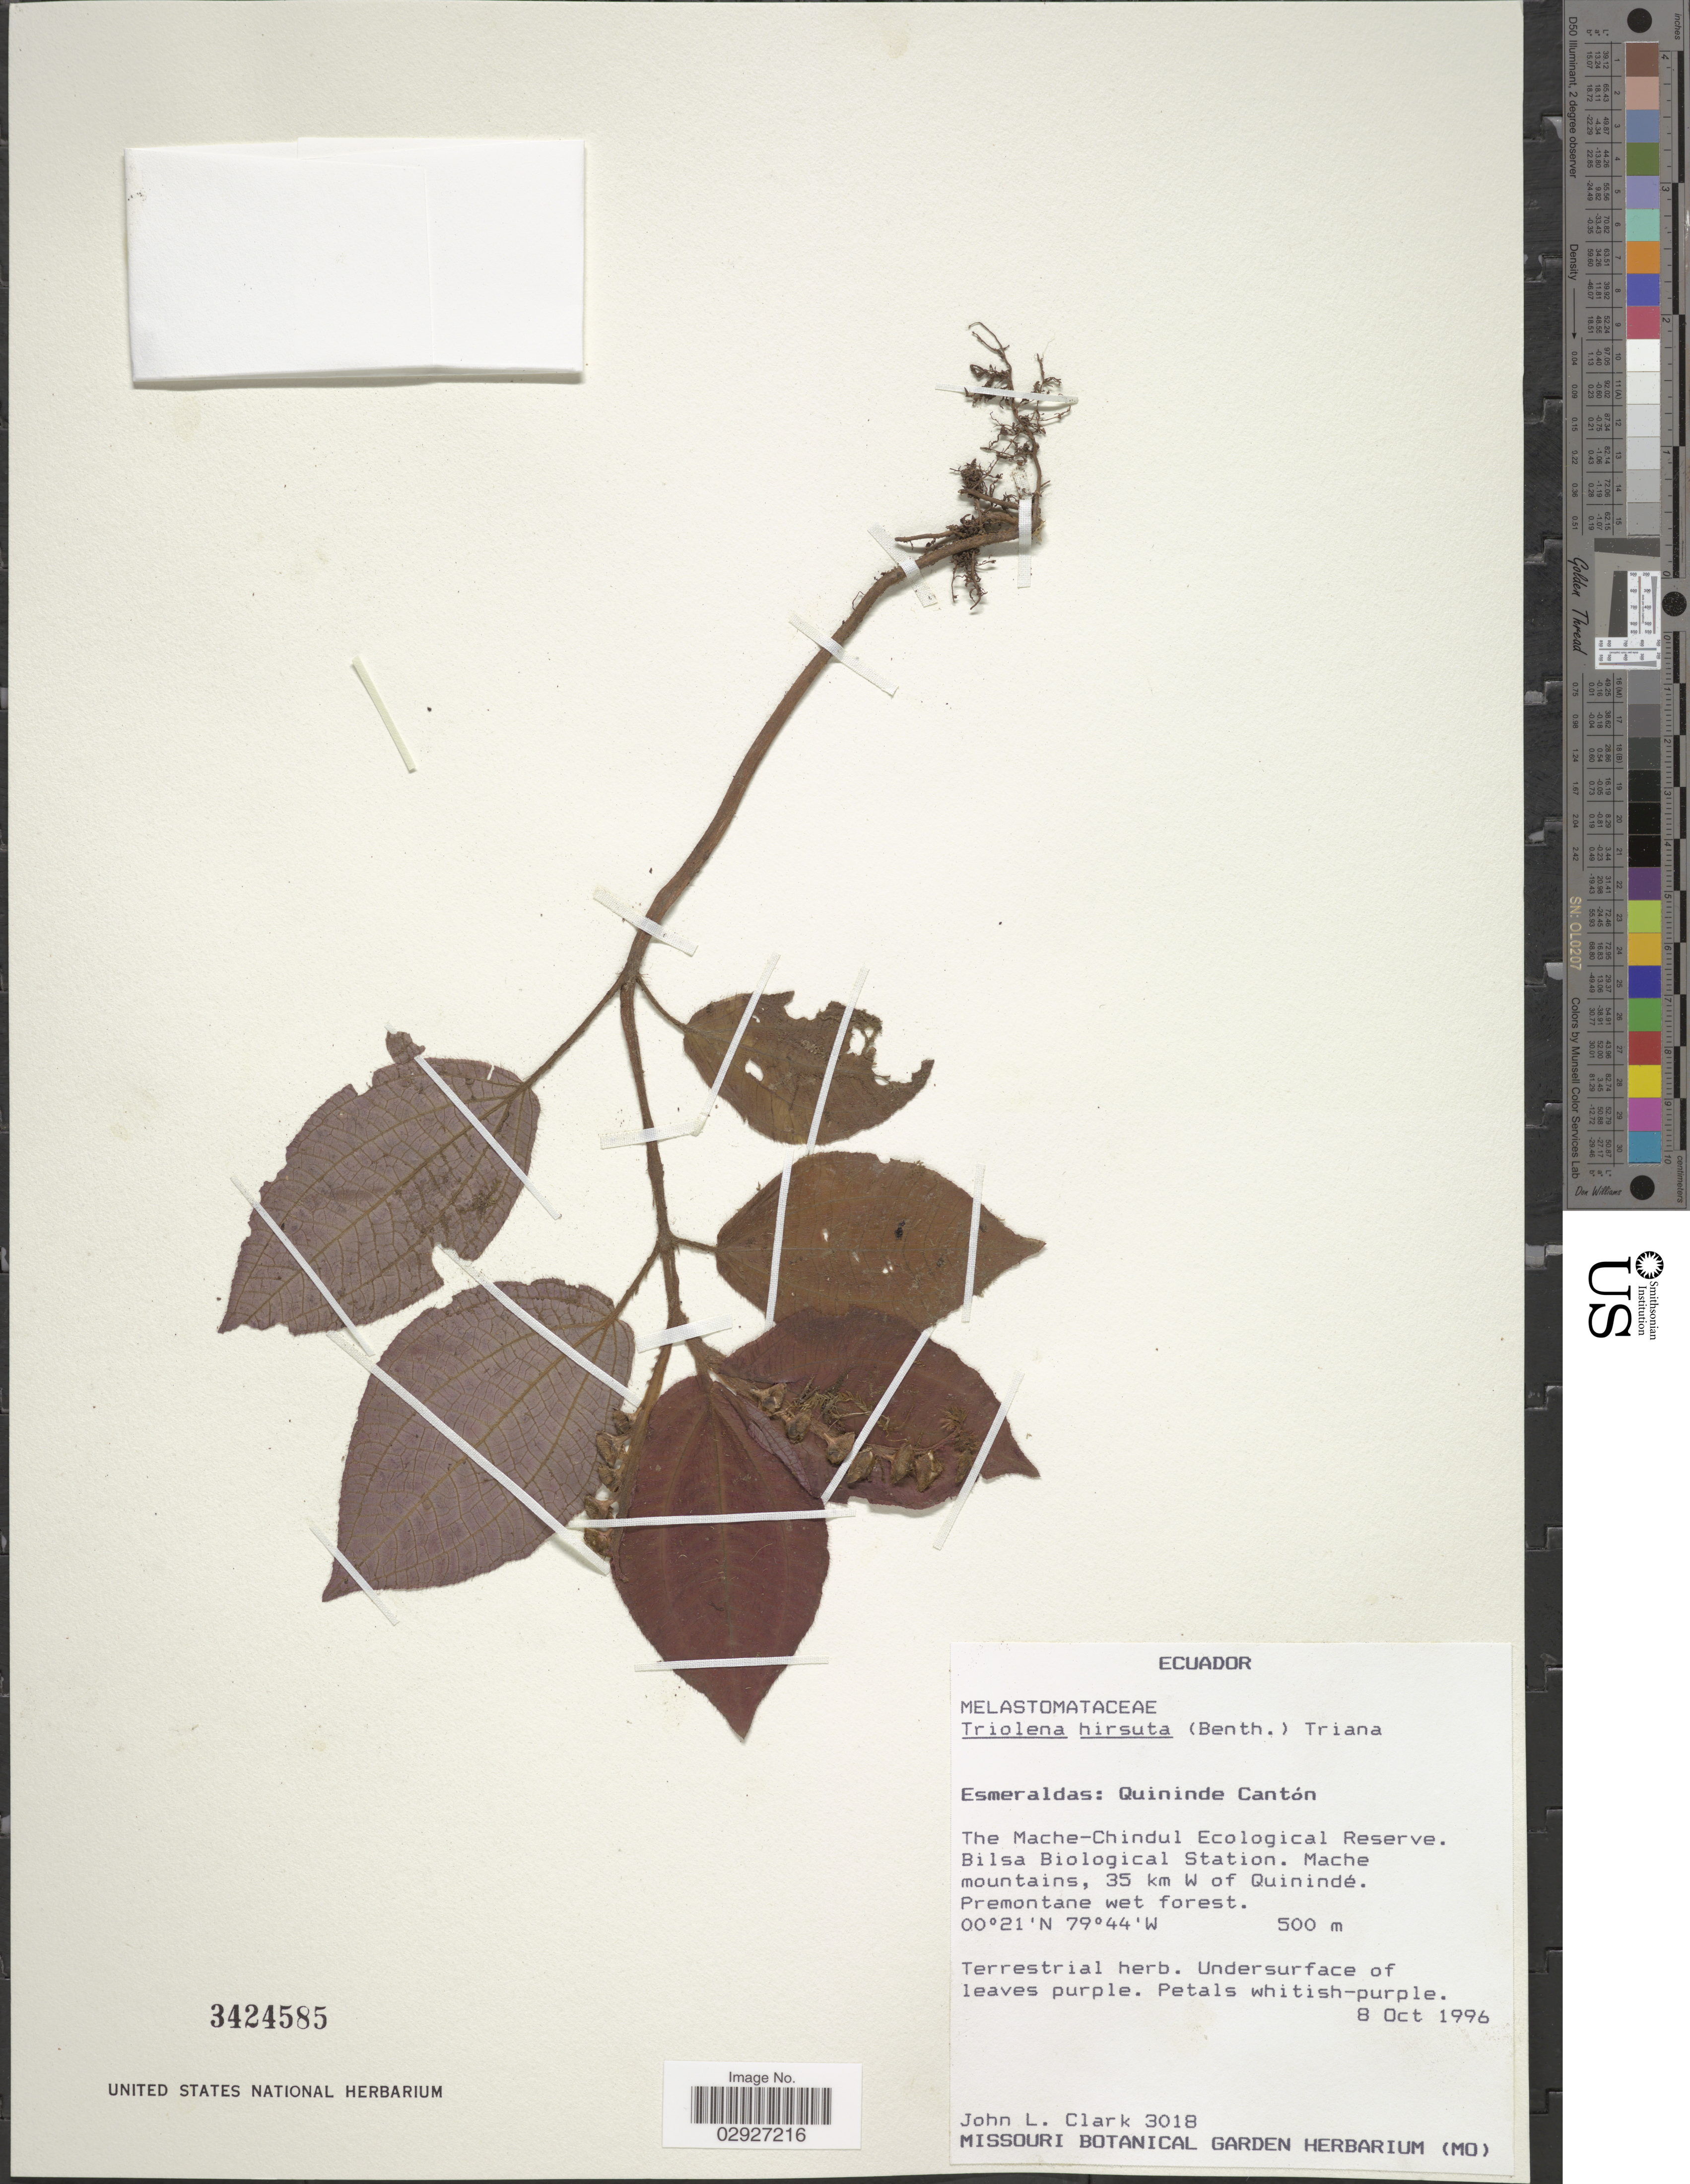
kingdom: Plantae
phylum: Tracheophyta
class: Magnoliopsida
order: Myrtales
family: Melastomataceae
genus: Triolena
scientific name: Triolena hirsuta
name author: (Benth.) Triana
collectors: J. L. Clark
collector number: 3018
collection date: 1996-10-08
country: Ecuador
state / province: Esmeraldas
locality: Quininde Cantón, The Mache-Chindul Ecological Reserve, Bilsa Biological Station, Mache mountains, 35 km W of Quinindé.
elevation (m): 500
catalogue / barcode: US 3424585